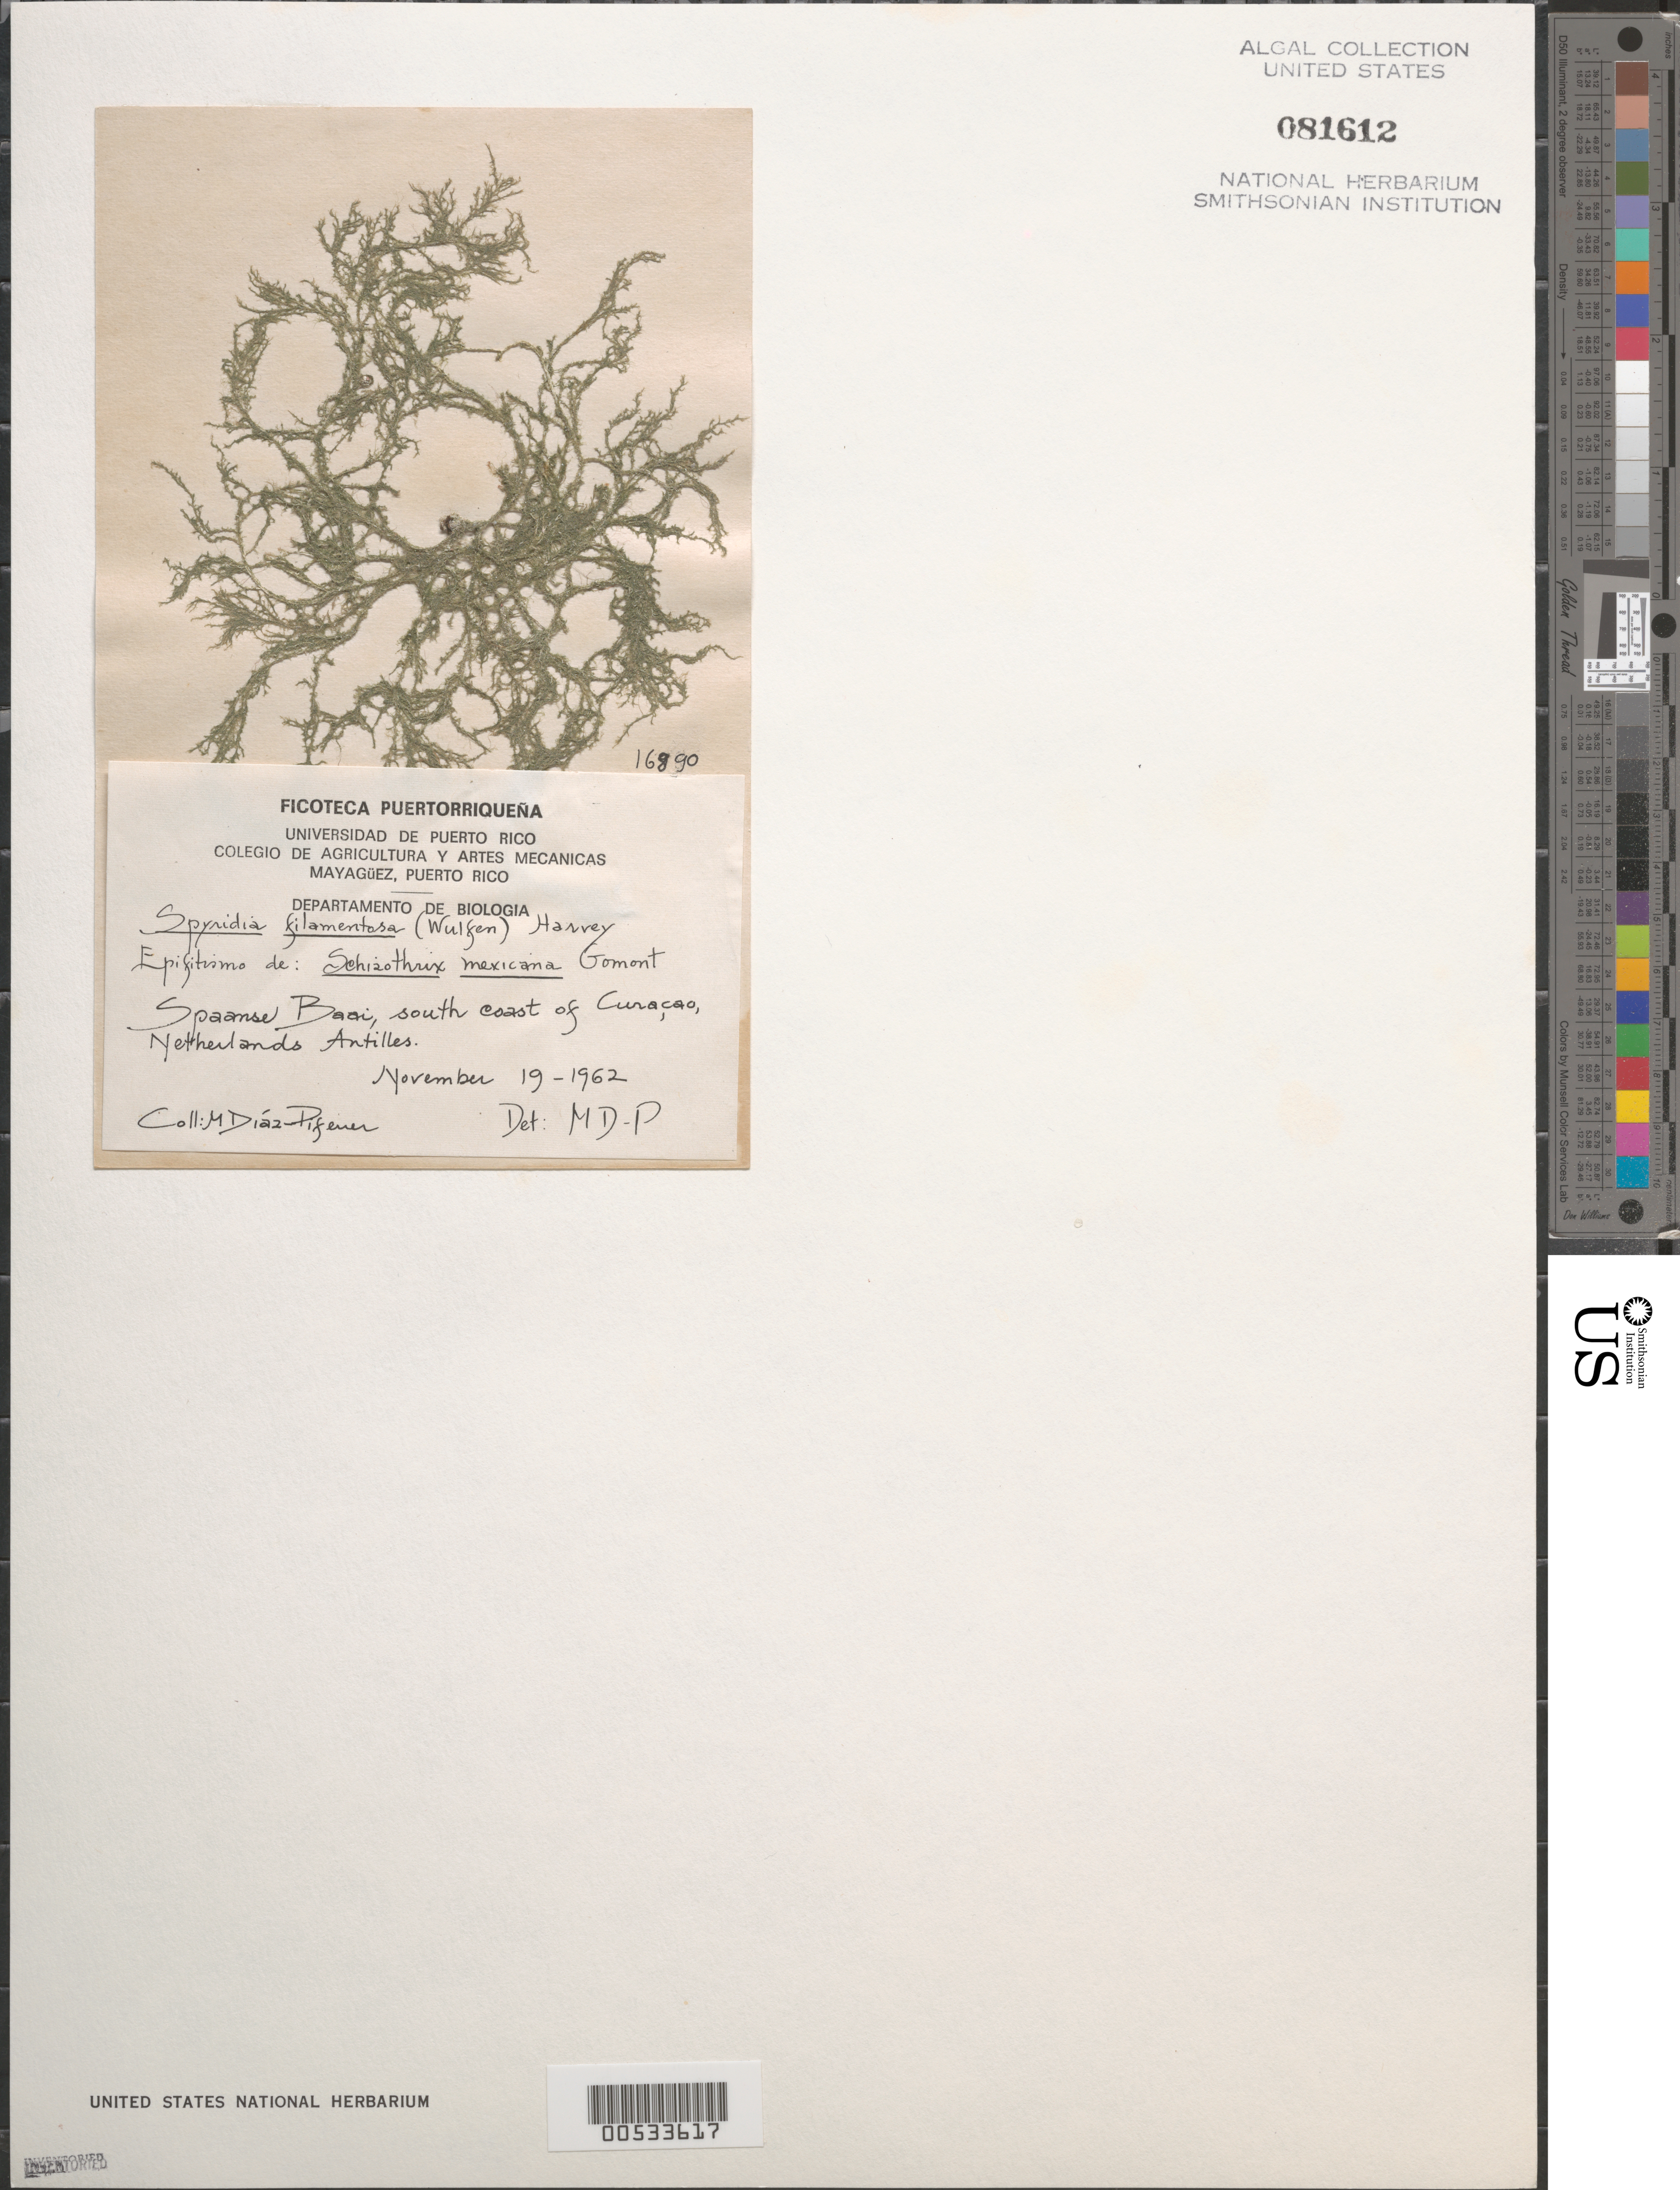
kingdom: Plantae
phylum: Rhodophyta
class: Florideophyceae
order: Ceramiales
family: Spyridiaceae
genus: Spyridia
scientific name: Spyridia filamentosa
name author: (Wulfen) Harv.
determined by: Diaz-Piferrer, M.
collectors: M. Diaz-Piferrer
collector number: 16890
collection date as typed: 19 Nov 1962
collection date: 1962-11-19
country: Curaçao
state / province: ABC Islands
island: Curaçao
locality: Spaanse Baai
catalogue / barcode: US 81612